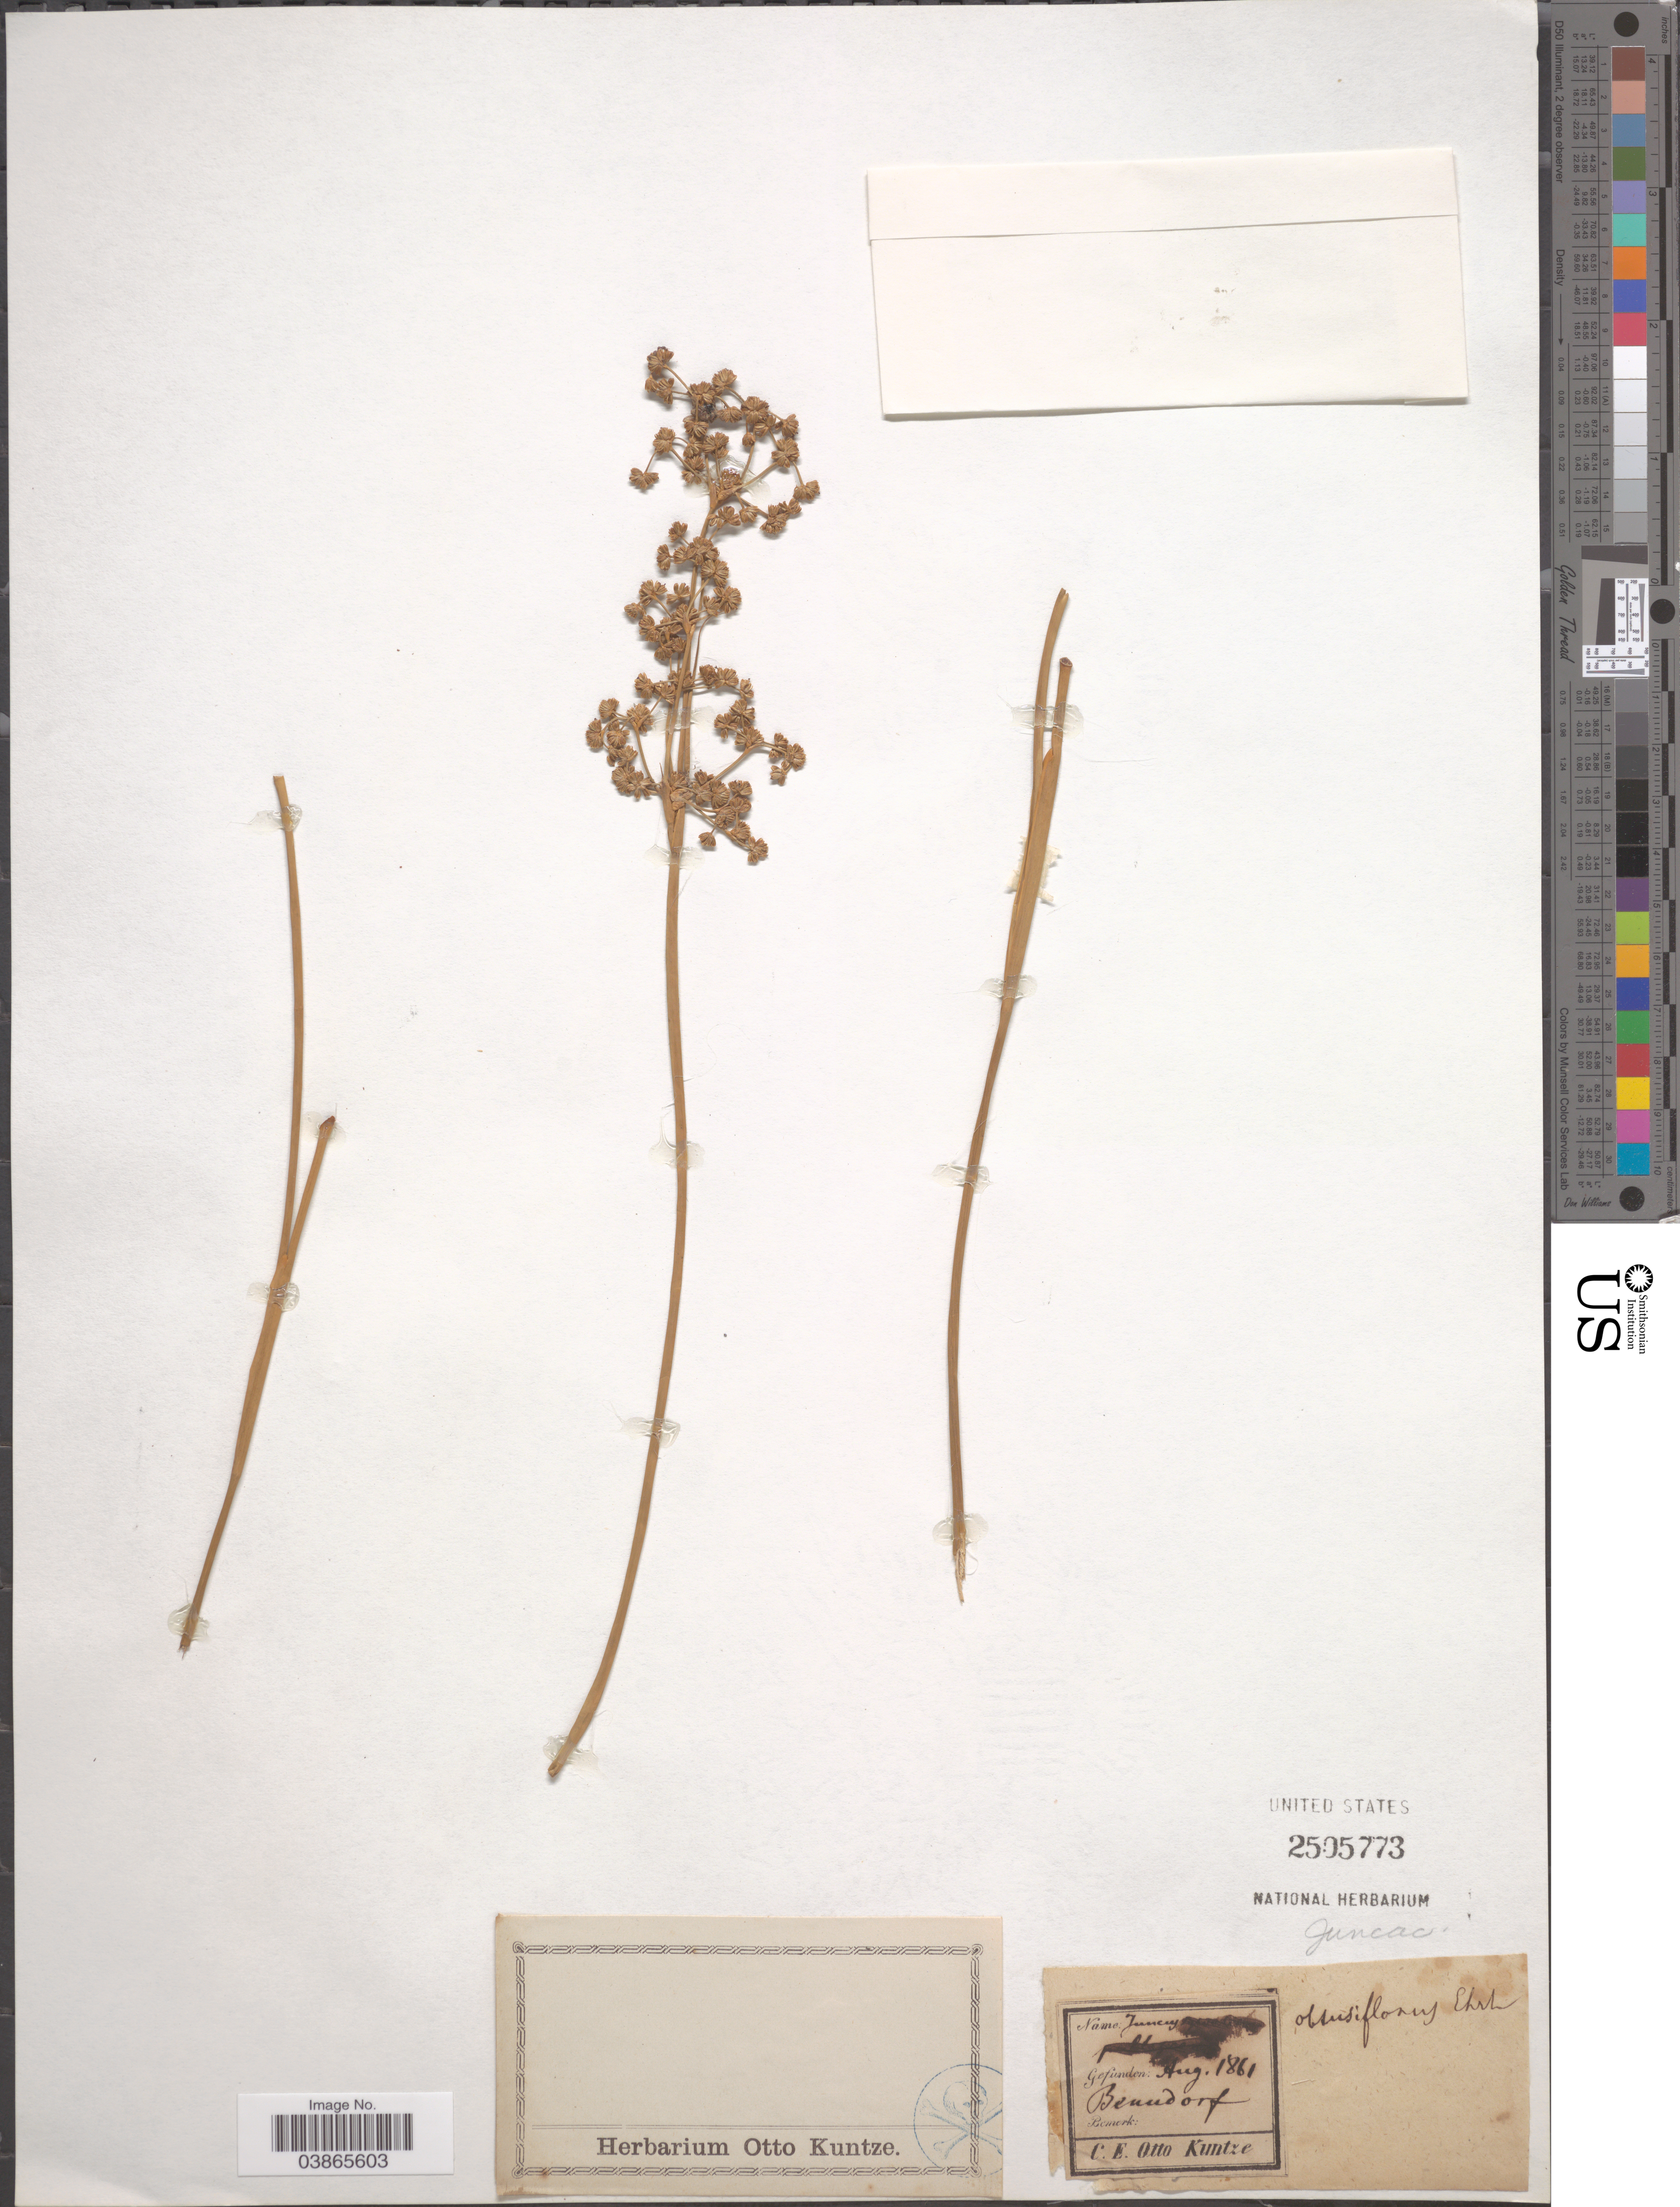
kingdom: Plantae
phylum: Tracheophyta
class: Liliopsida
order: Poales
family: Juncaceae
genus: Juncus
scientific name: Juncus obtusiflorus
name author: Ehrh. ex Hoffm.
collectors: C.E.O. Kuntze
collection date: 1861-08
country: Germany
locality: Benndorf.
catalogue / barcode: US 2505773